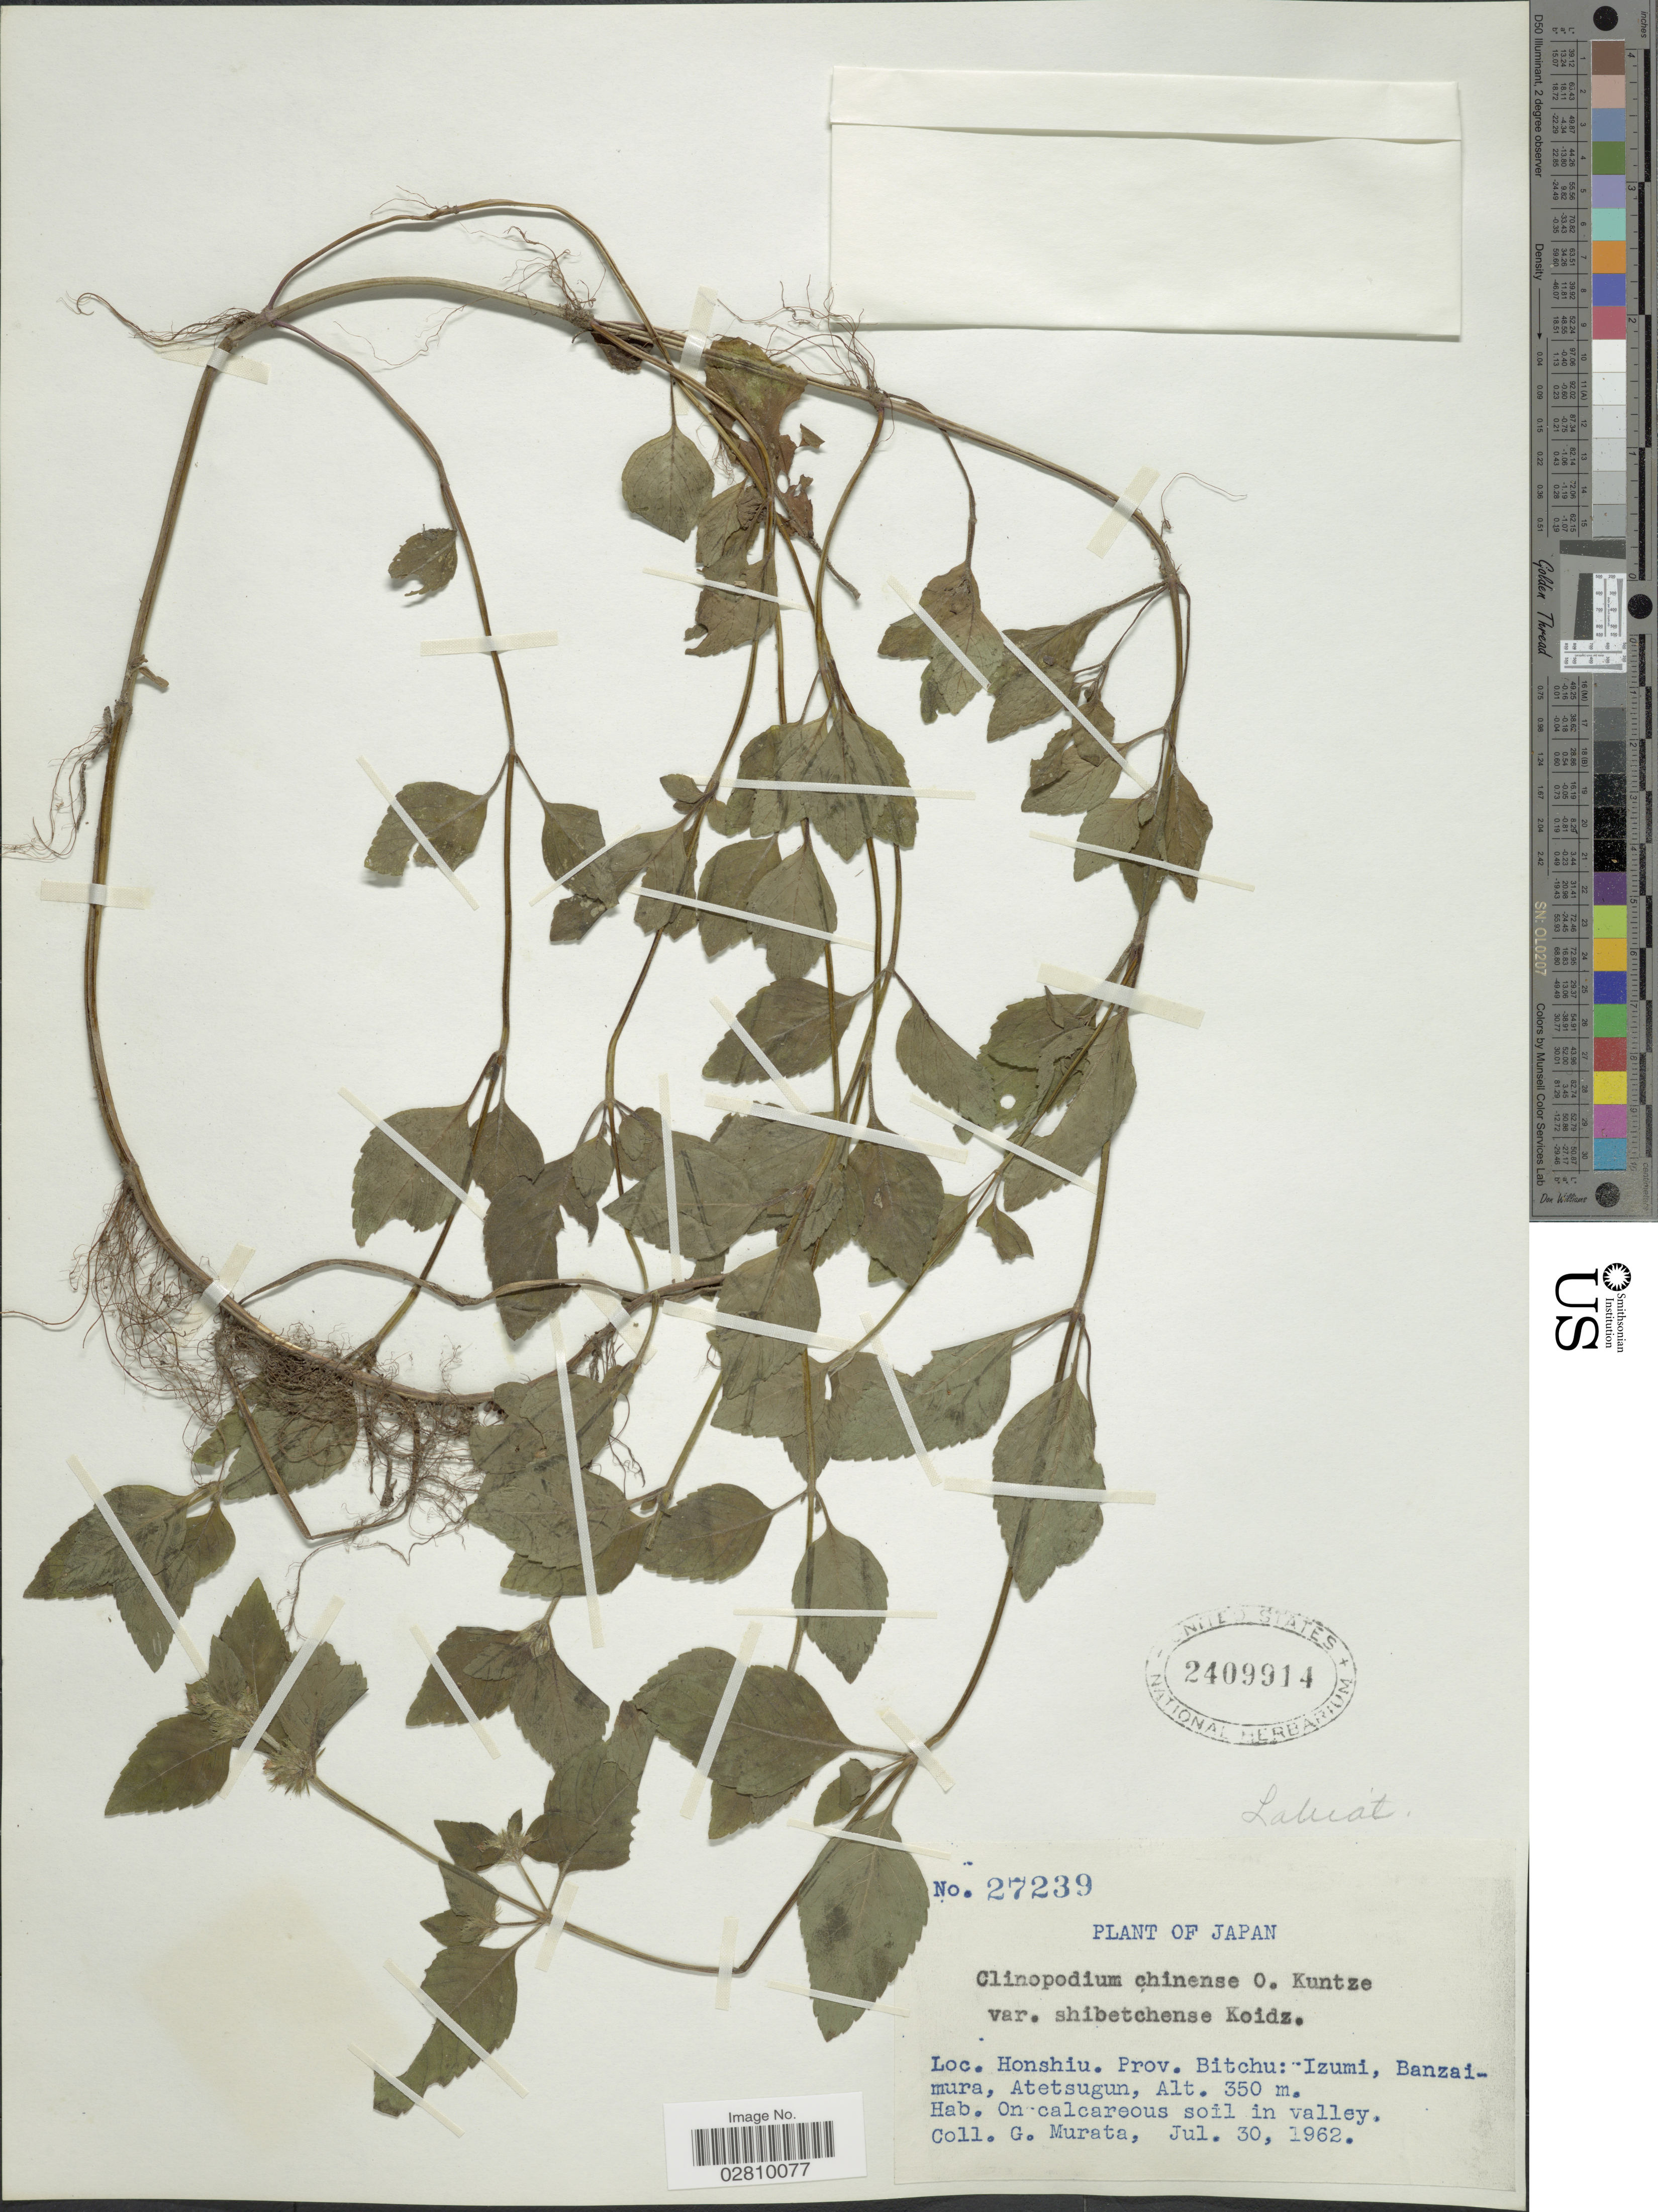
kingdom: Plantae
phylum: Tracheophyta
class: Magnoliopsida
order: Lamiales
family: Lamiaceae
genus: Calamintha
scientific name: Calamintha chinensis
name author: Benth.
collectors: G. Murata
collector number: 27239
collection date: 1962-07-30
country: Japan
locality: Honshiu. Prov. Bitchu: Izumi, Banzaimura, Atetsugun.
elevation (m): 350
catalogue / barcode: US 2409914